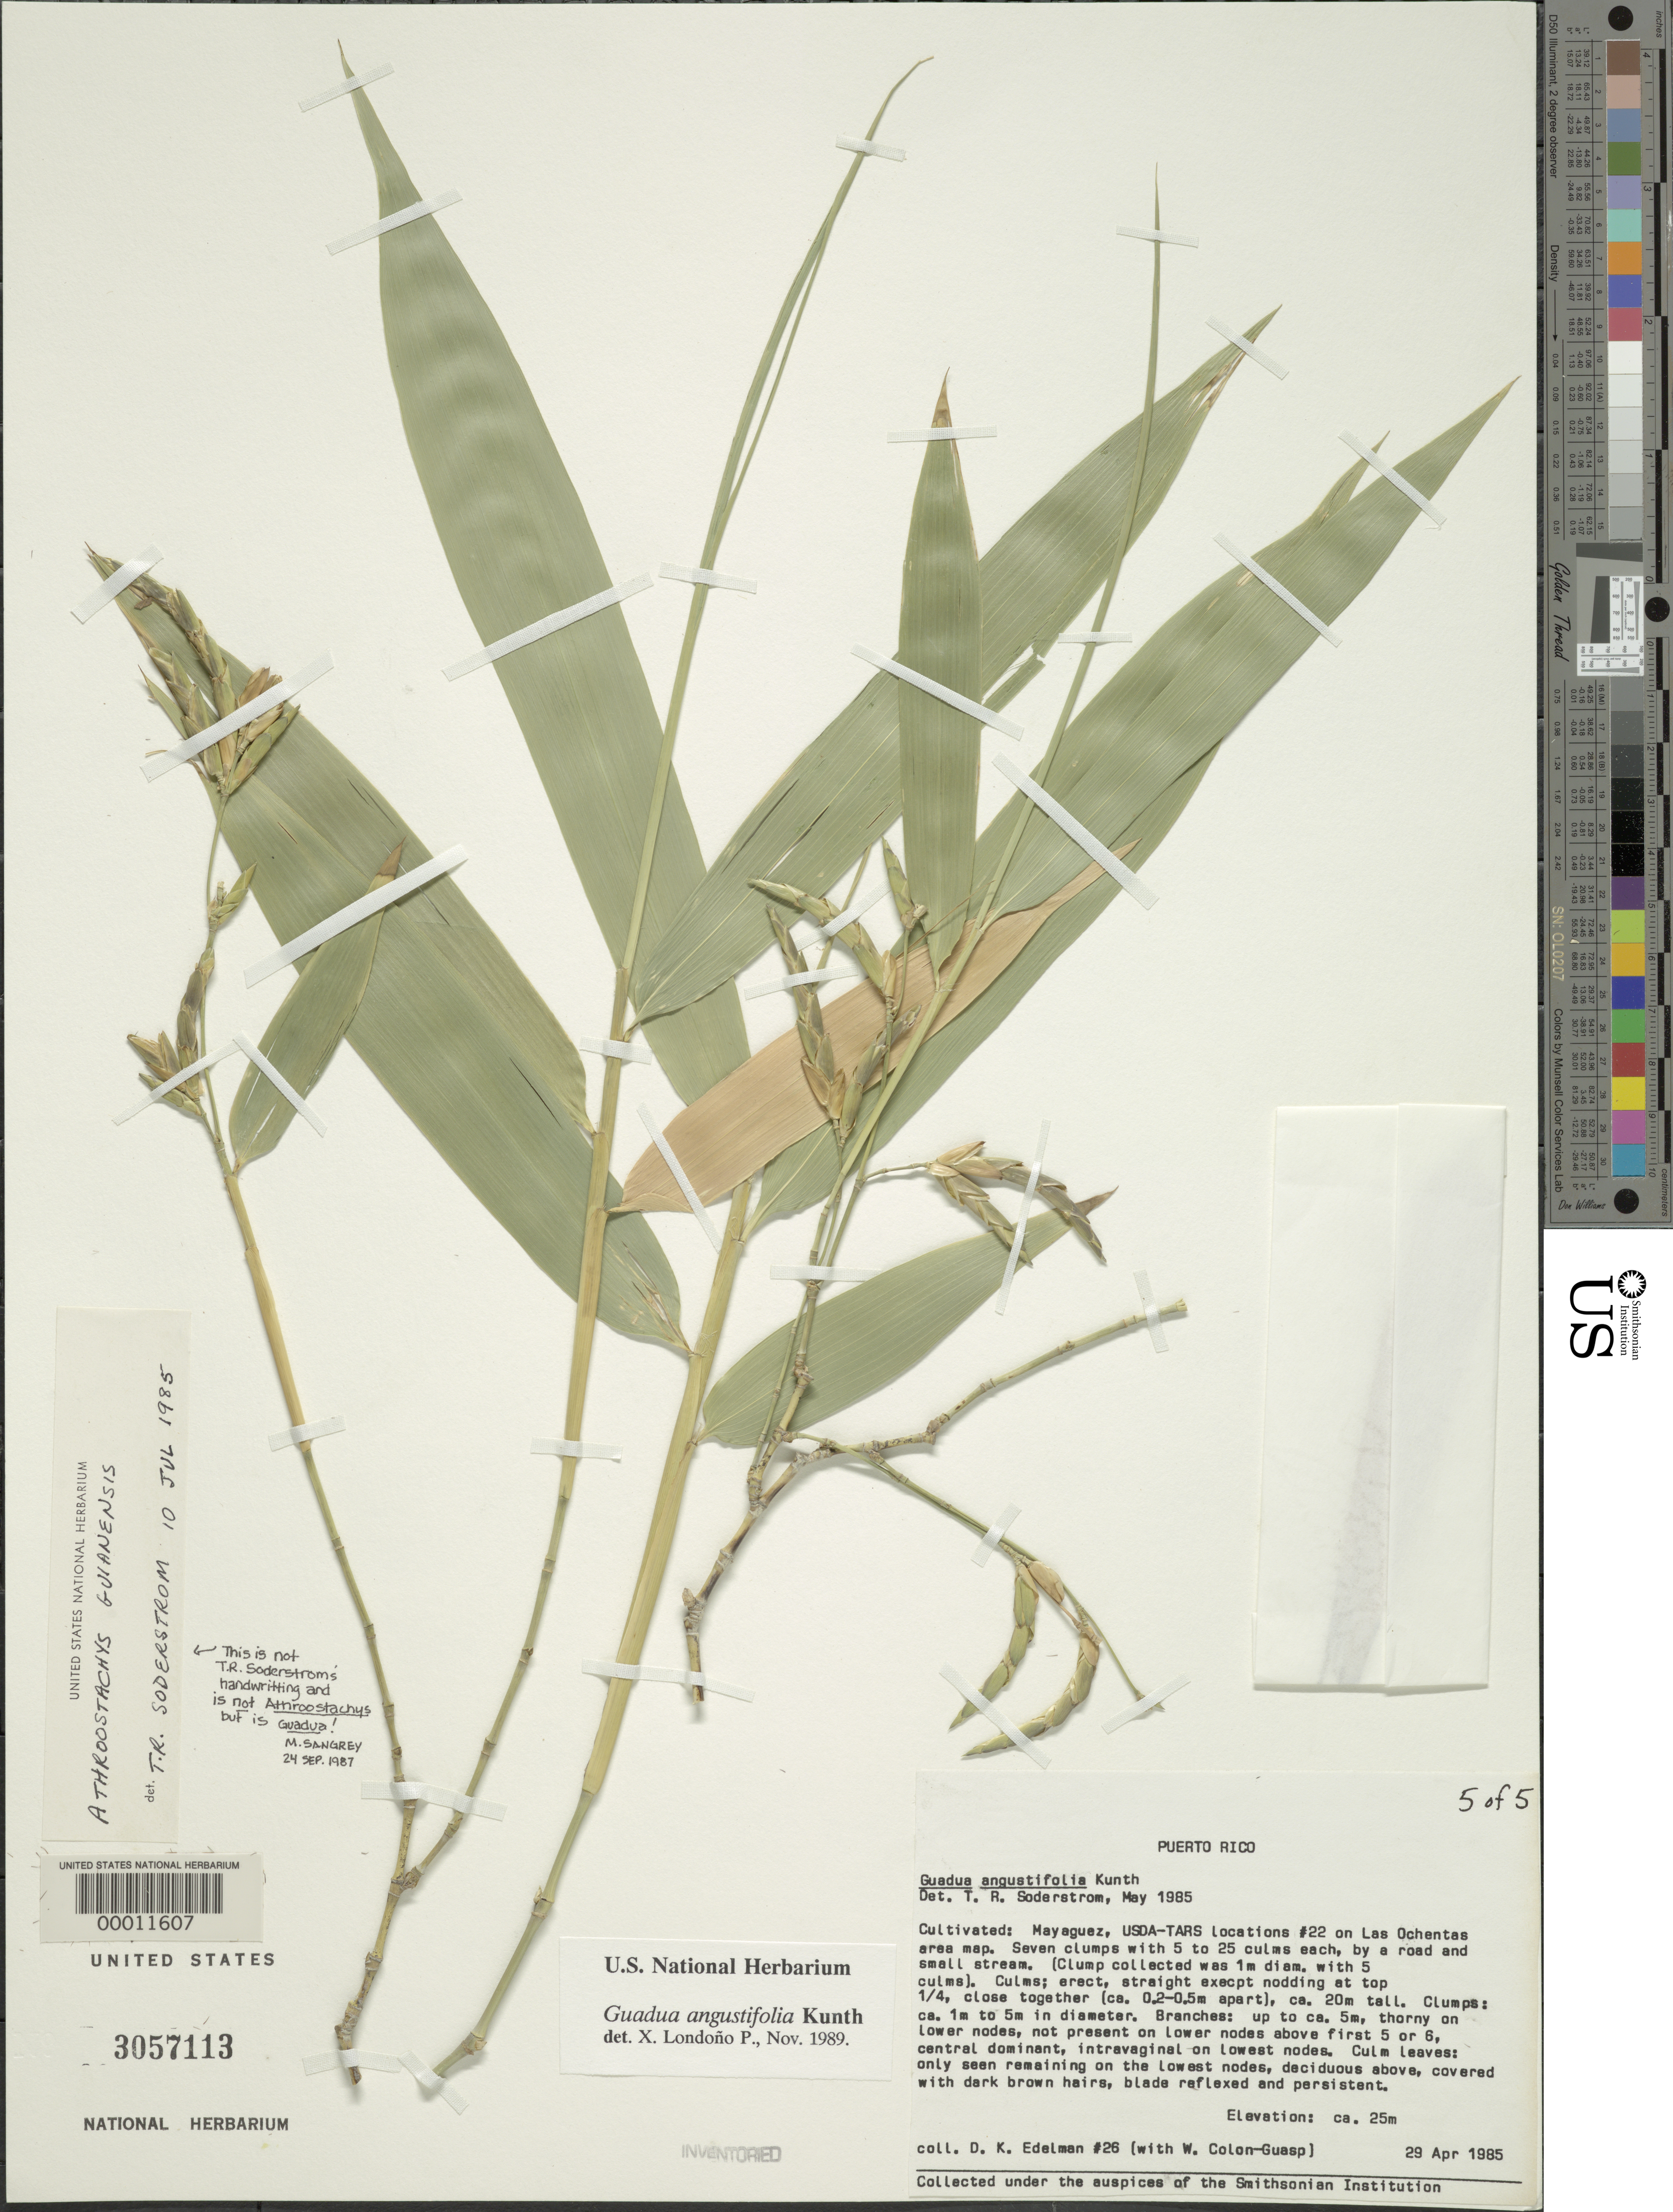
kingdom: Plantae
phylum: Tracheophyta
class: Liliopsida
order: Poales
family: Poaceae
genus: Guadua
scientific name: Guadua angustifolia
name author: Kunth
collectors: D. Edelman & W. Colon Guasp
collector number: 26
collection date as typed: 29 Apr 1985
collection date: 1985-04-29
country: Puerto Rico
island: Greater Antilles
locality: Mayaguez, usda-tars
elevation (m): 25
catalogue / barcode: US 3057113